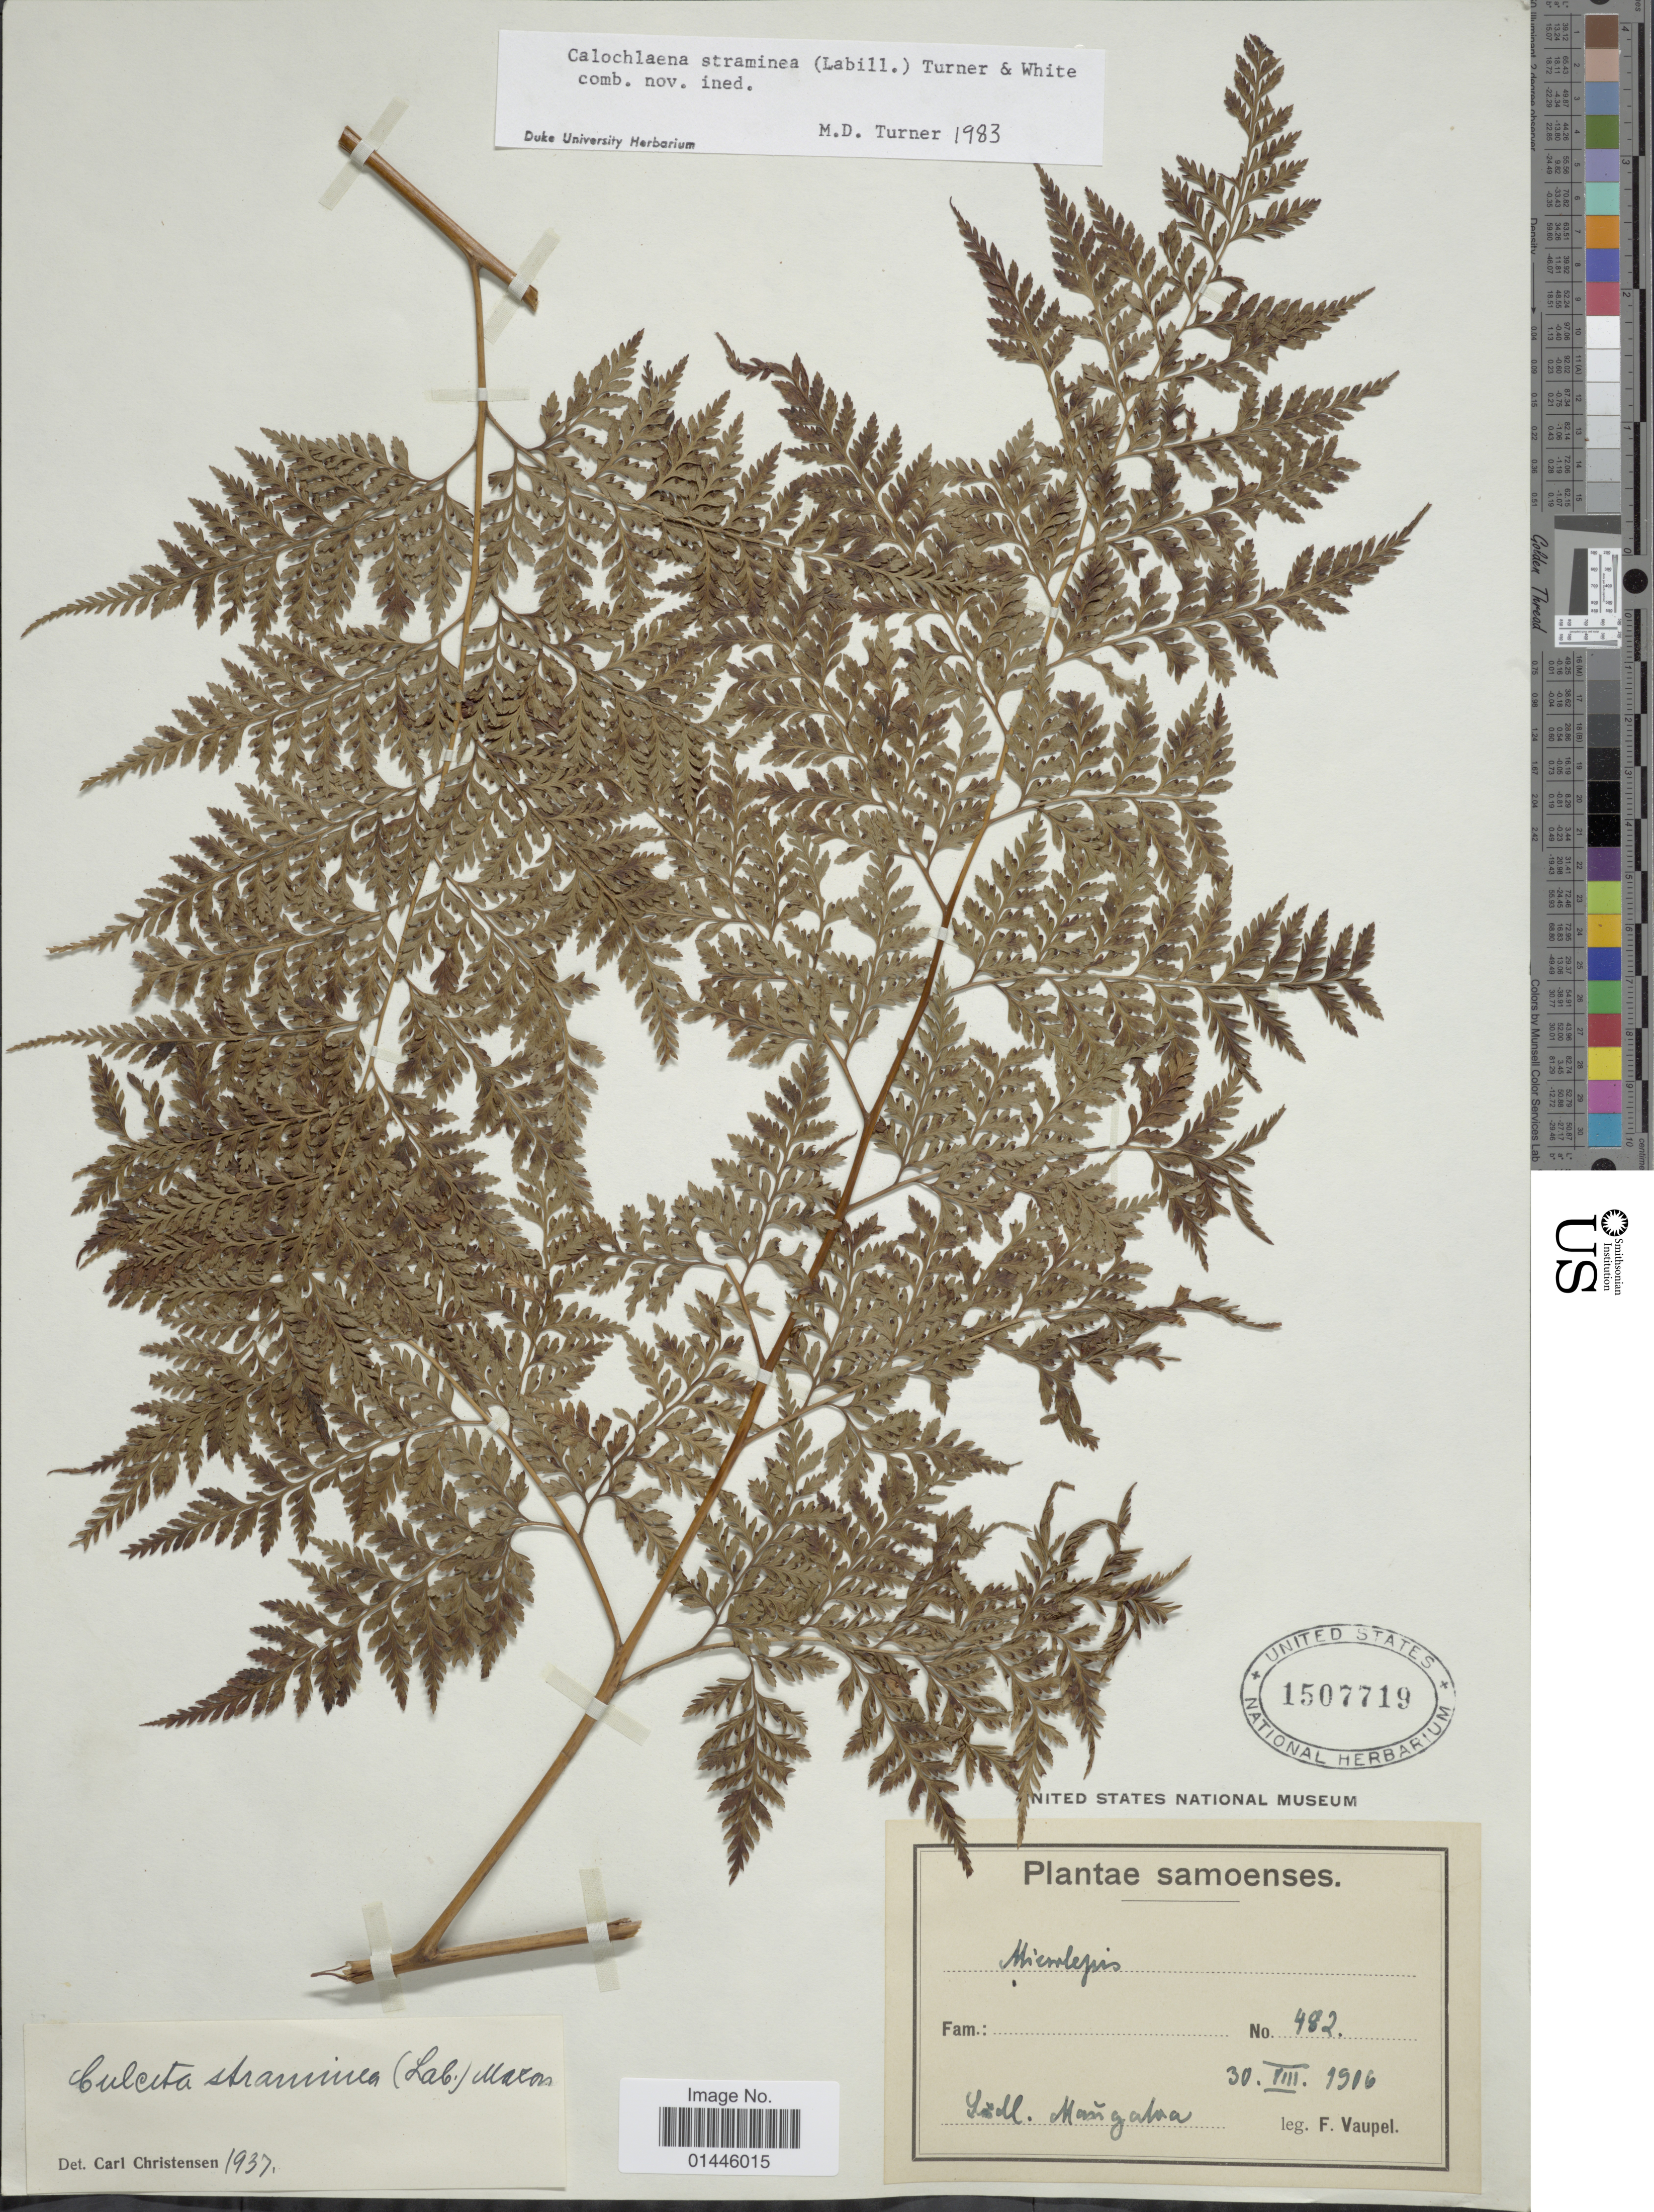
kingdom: Plantae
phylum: Tracheophyta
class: Polypodiopsida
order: Cyatheales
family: Dicksoniaceae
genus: Calochlaena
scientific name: Calochlaena straminea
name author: (Labill.) M.D. Turner & R.A. White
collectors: F. Vaupel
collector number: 482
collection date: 1906-08-30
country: Samoa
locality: Samoenses, Godl. Maugaloa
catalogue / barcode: US 1507719